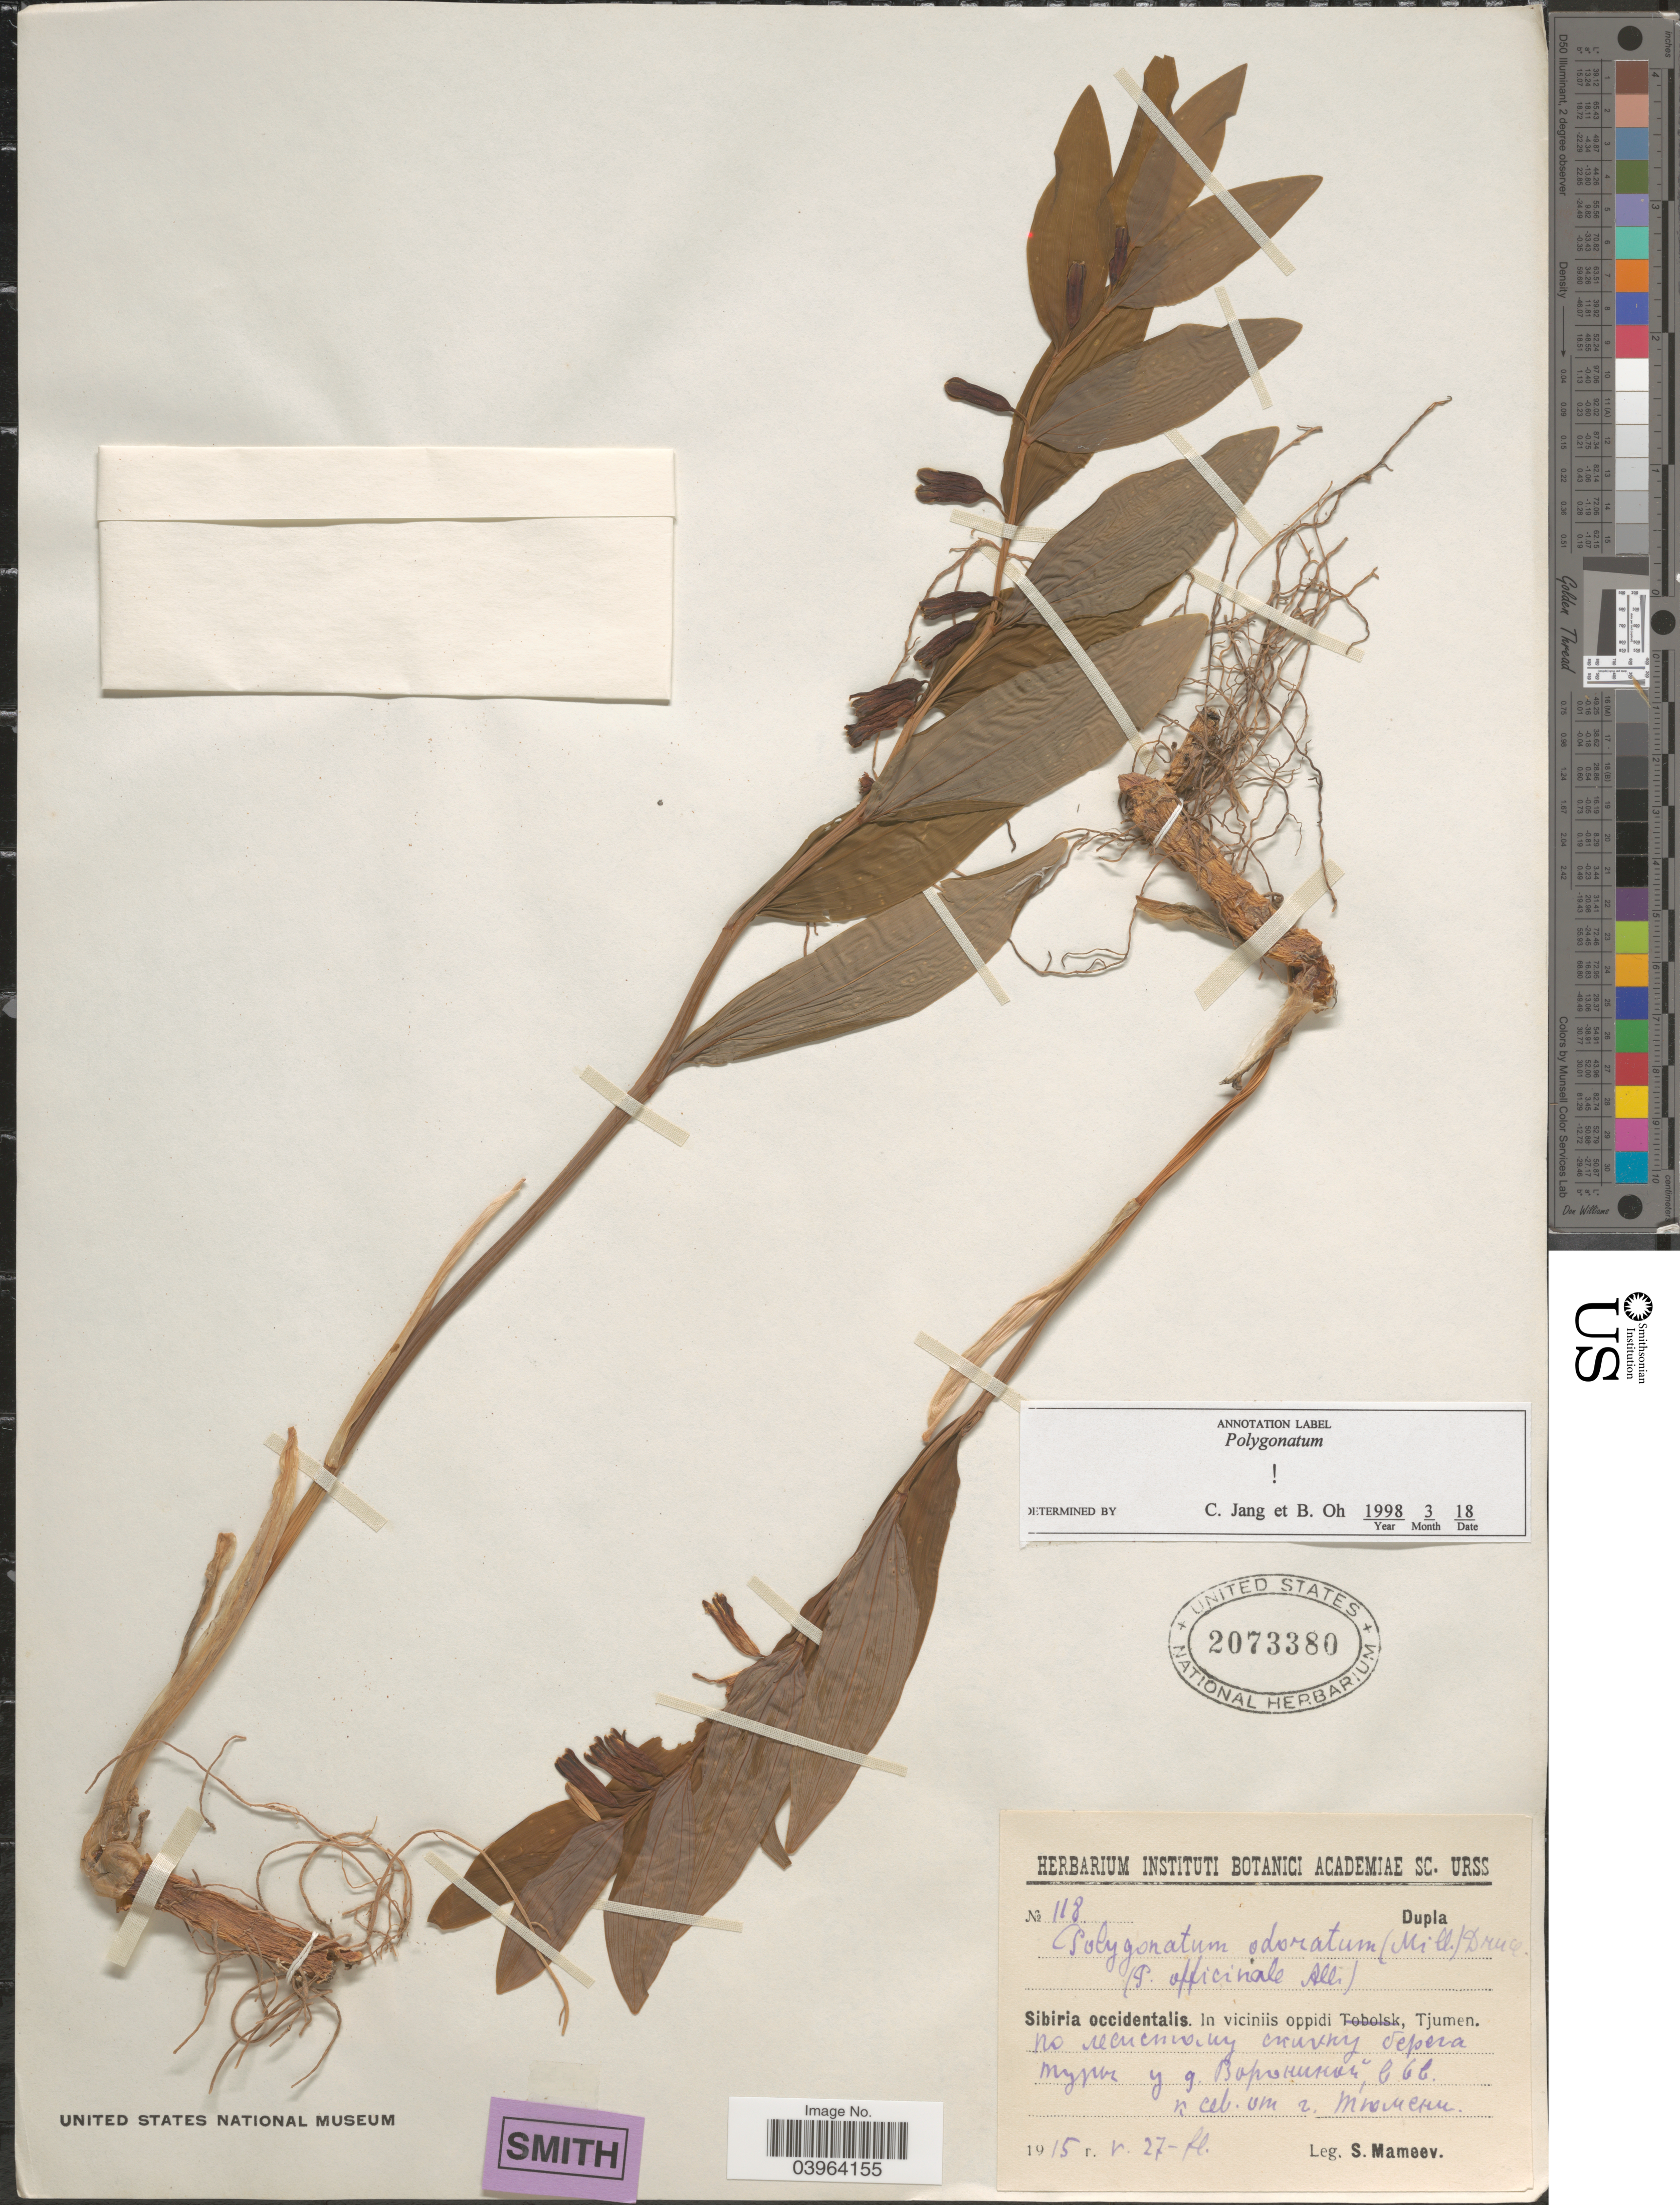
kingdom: Plantae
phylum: Tracheophyta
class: Liliopsida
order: Asparagales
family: Asparagaceae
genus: Polygonatum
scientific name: Polygonatum odoratum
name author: (Mill.) Druce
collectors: S. Mameev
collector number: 118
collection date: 1915-05-27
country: Russian Federation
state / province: Tyumen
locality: Shores of river Tura near village Voronina, about 6 km north of Tyumen.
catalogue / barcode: US 2073380